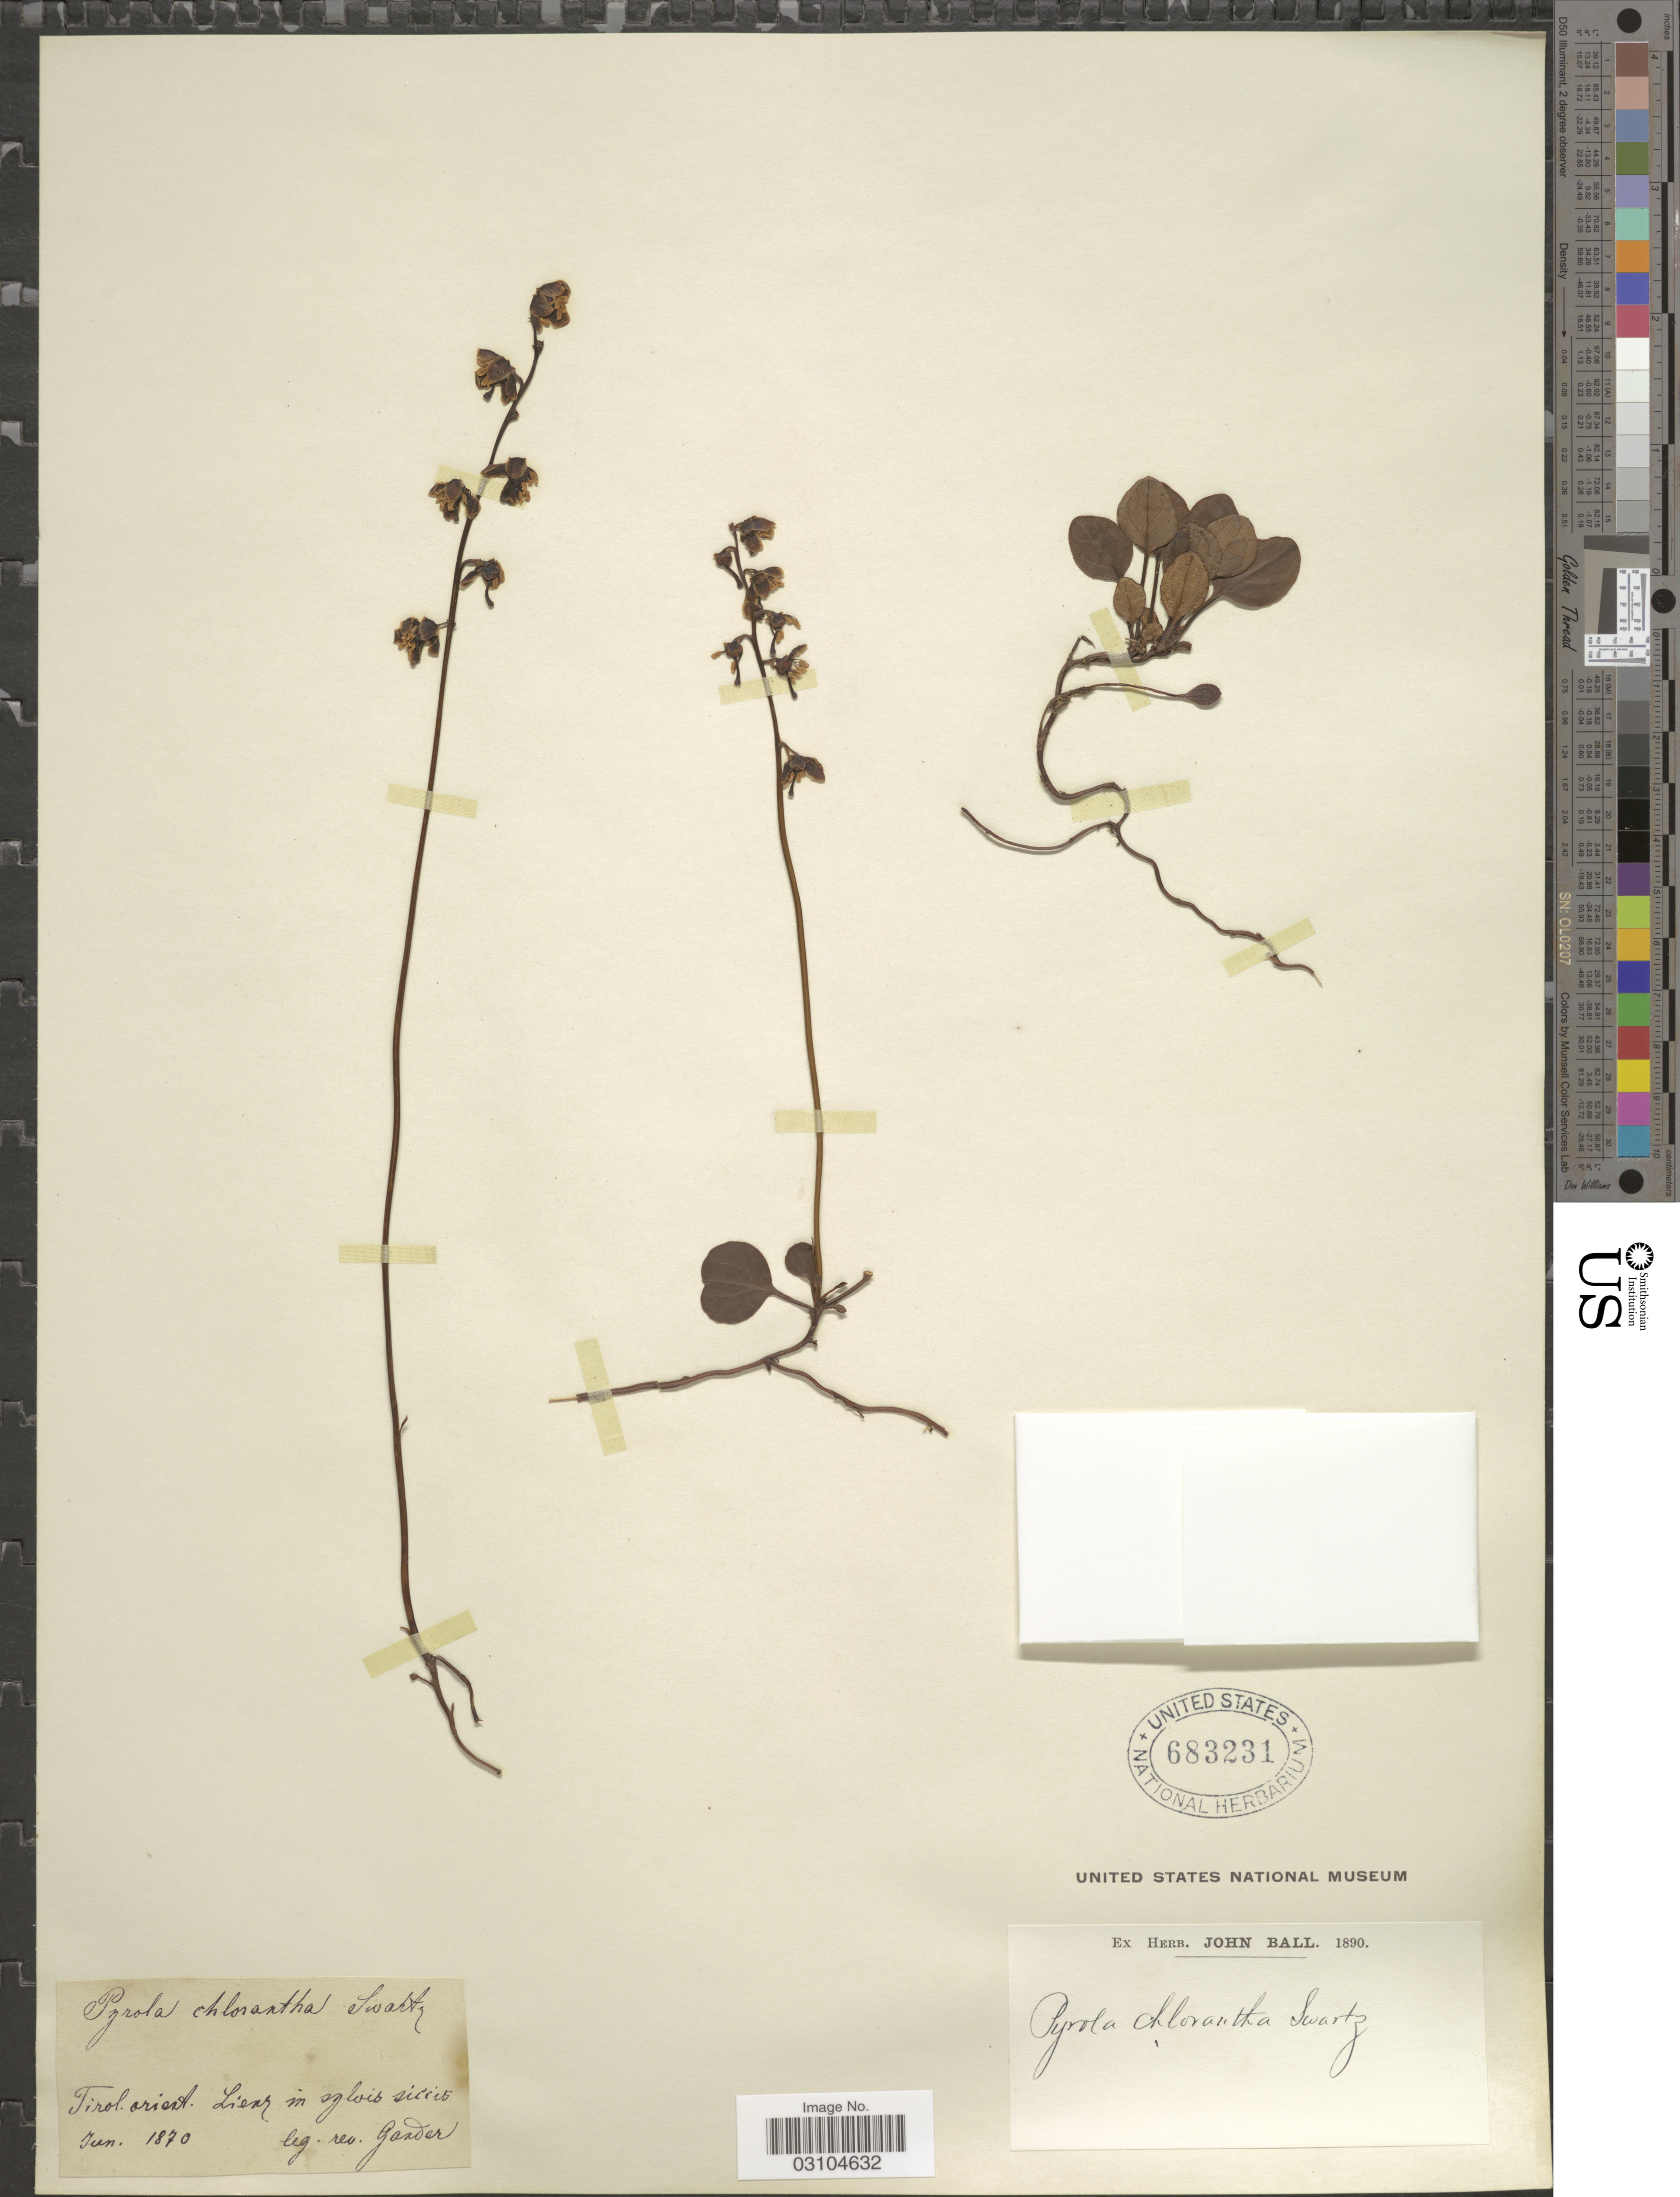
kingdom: Plantae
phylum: Tracheophyta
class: Magnoliopsida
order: Ericales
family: Ericaceae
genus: Pyrola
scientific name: Pyrola chlorantha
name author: Schweigg.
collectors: -- Gander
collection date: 1870-06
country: Austria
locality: Tirol. orient. Lienz.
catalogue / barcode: US 683231